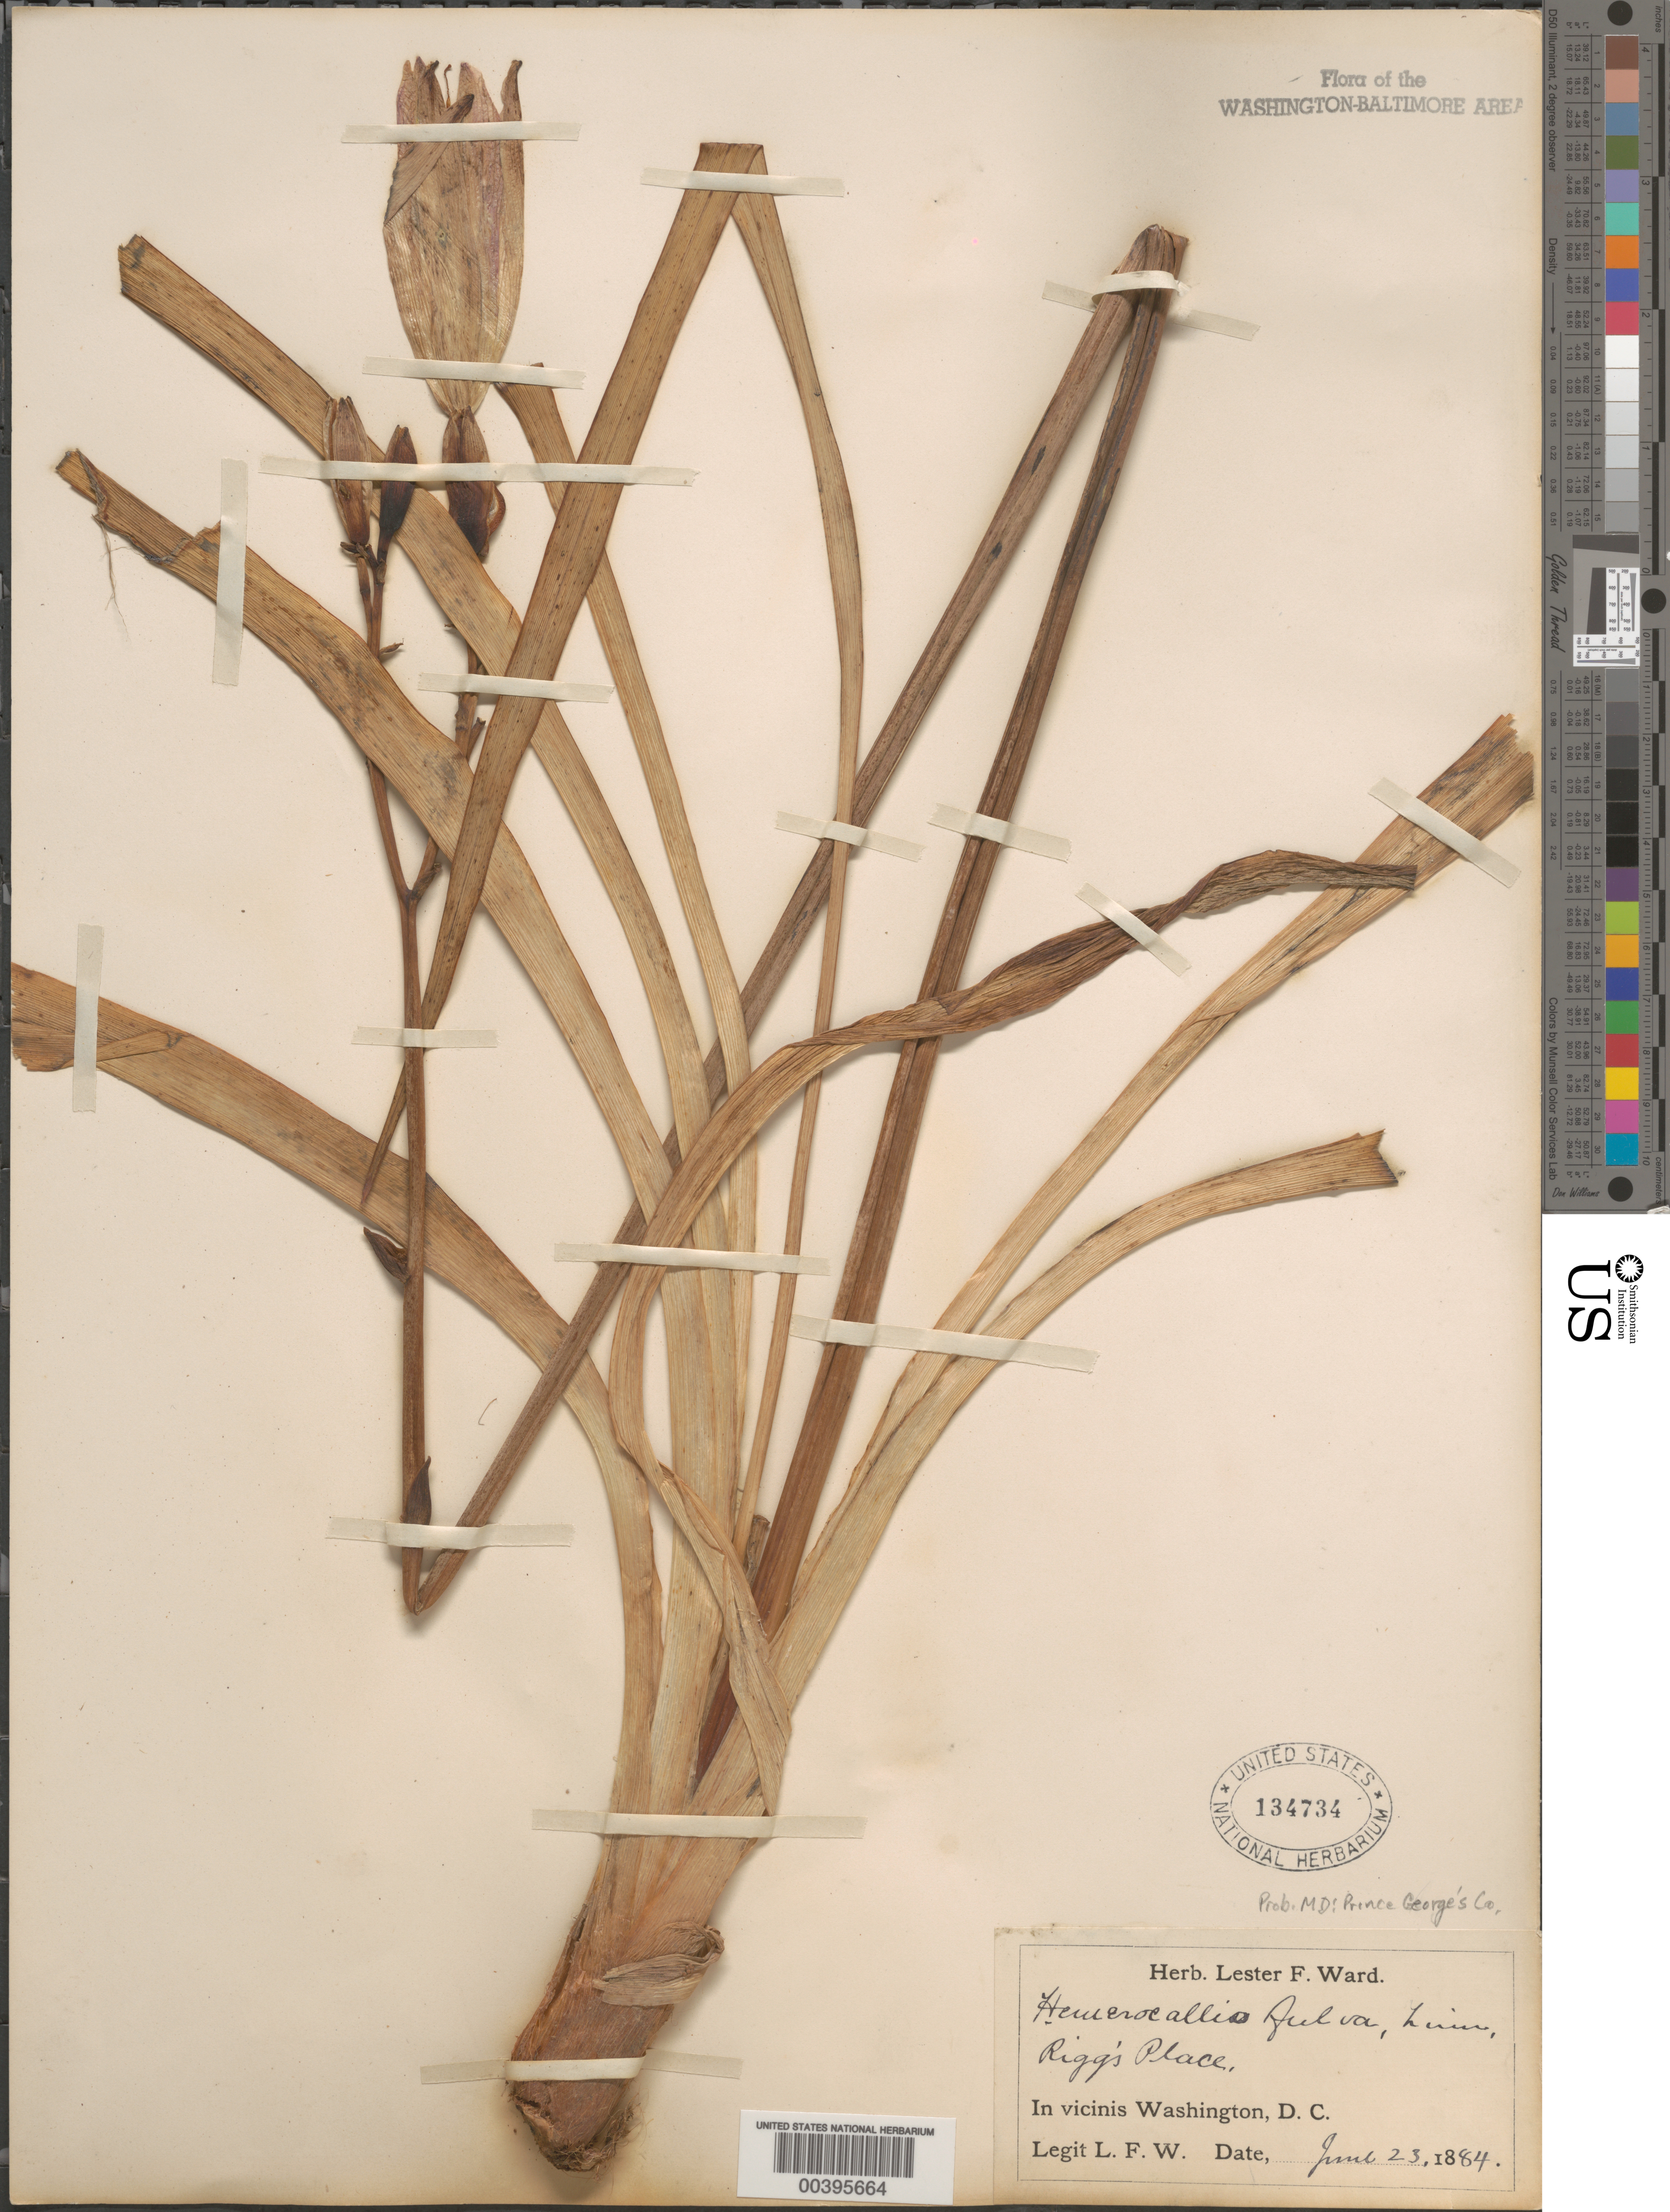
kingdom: Plantae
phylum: Tracheophyta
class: Liliopsida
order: Asparagales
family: Asphodelaceae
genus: Hemerocallis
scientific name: Hemerocallis fulva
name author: L.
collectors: L. F. Ward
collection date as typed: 23 Jun 1884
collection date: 1884-06-23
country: United States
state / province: District of Columbia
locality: Riggs Place Rock Creek Park and vicinity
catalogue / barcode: US 134734